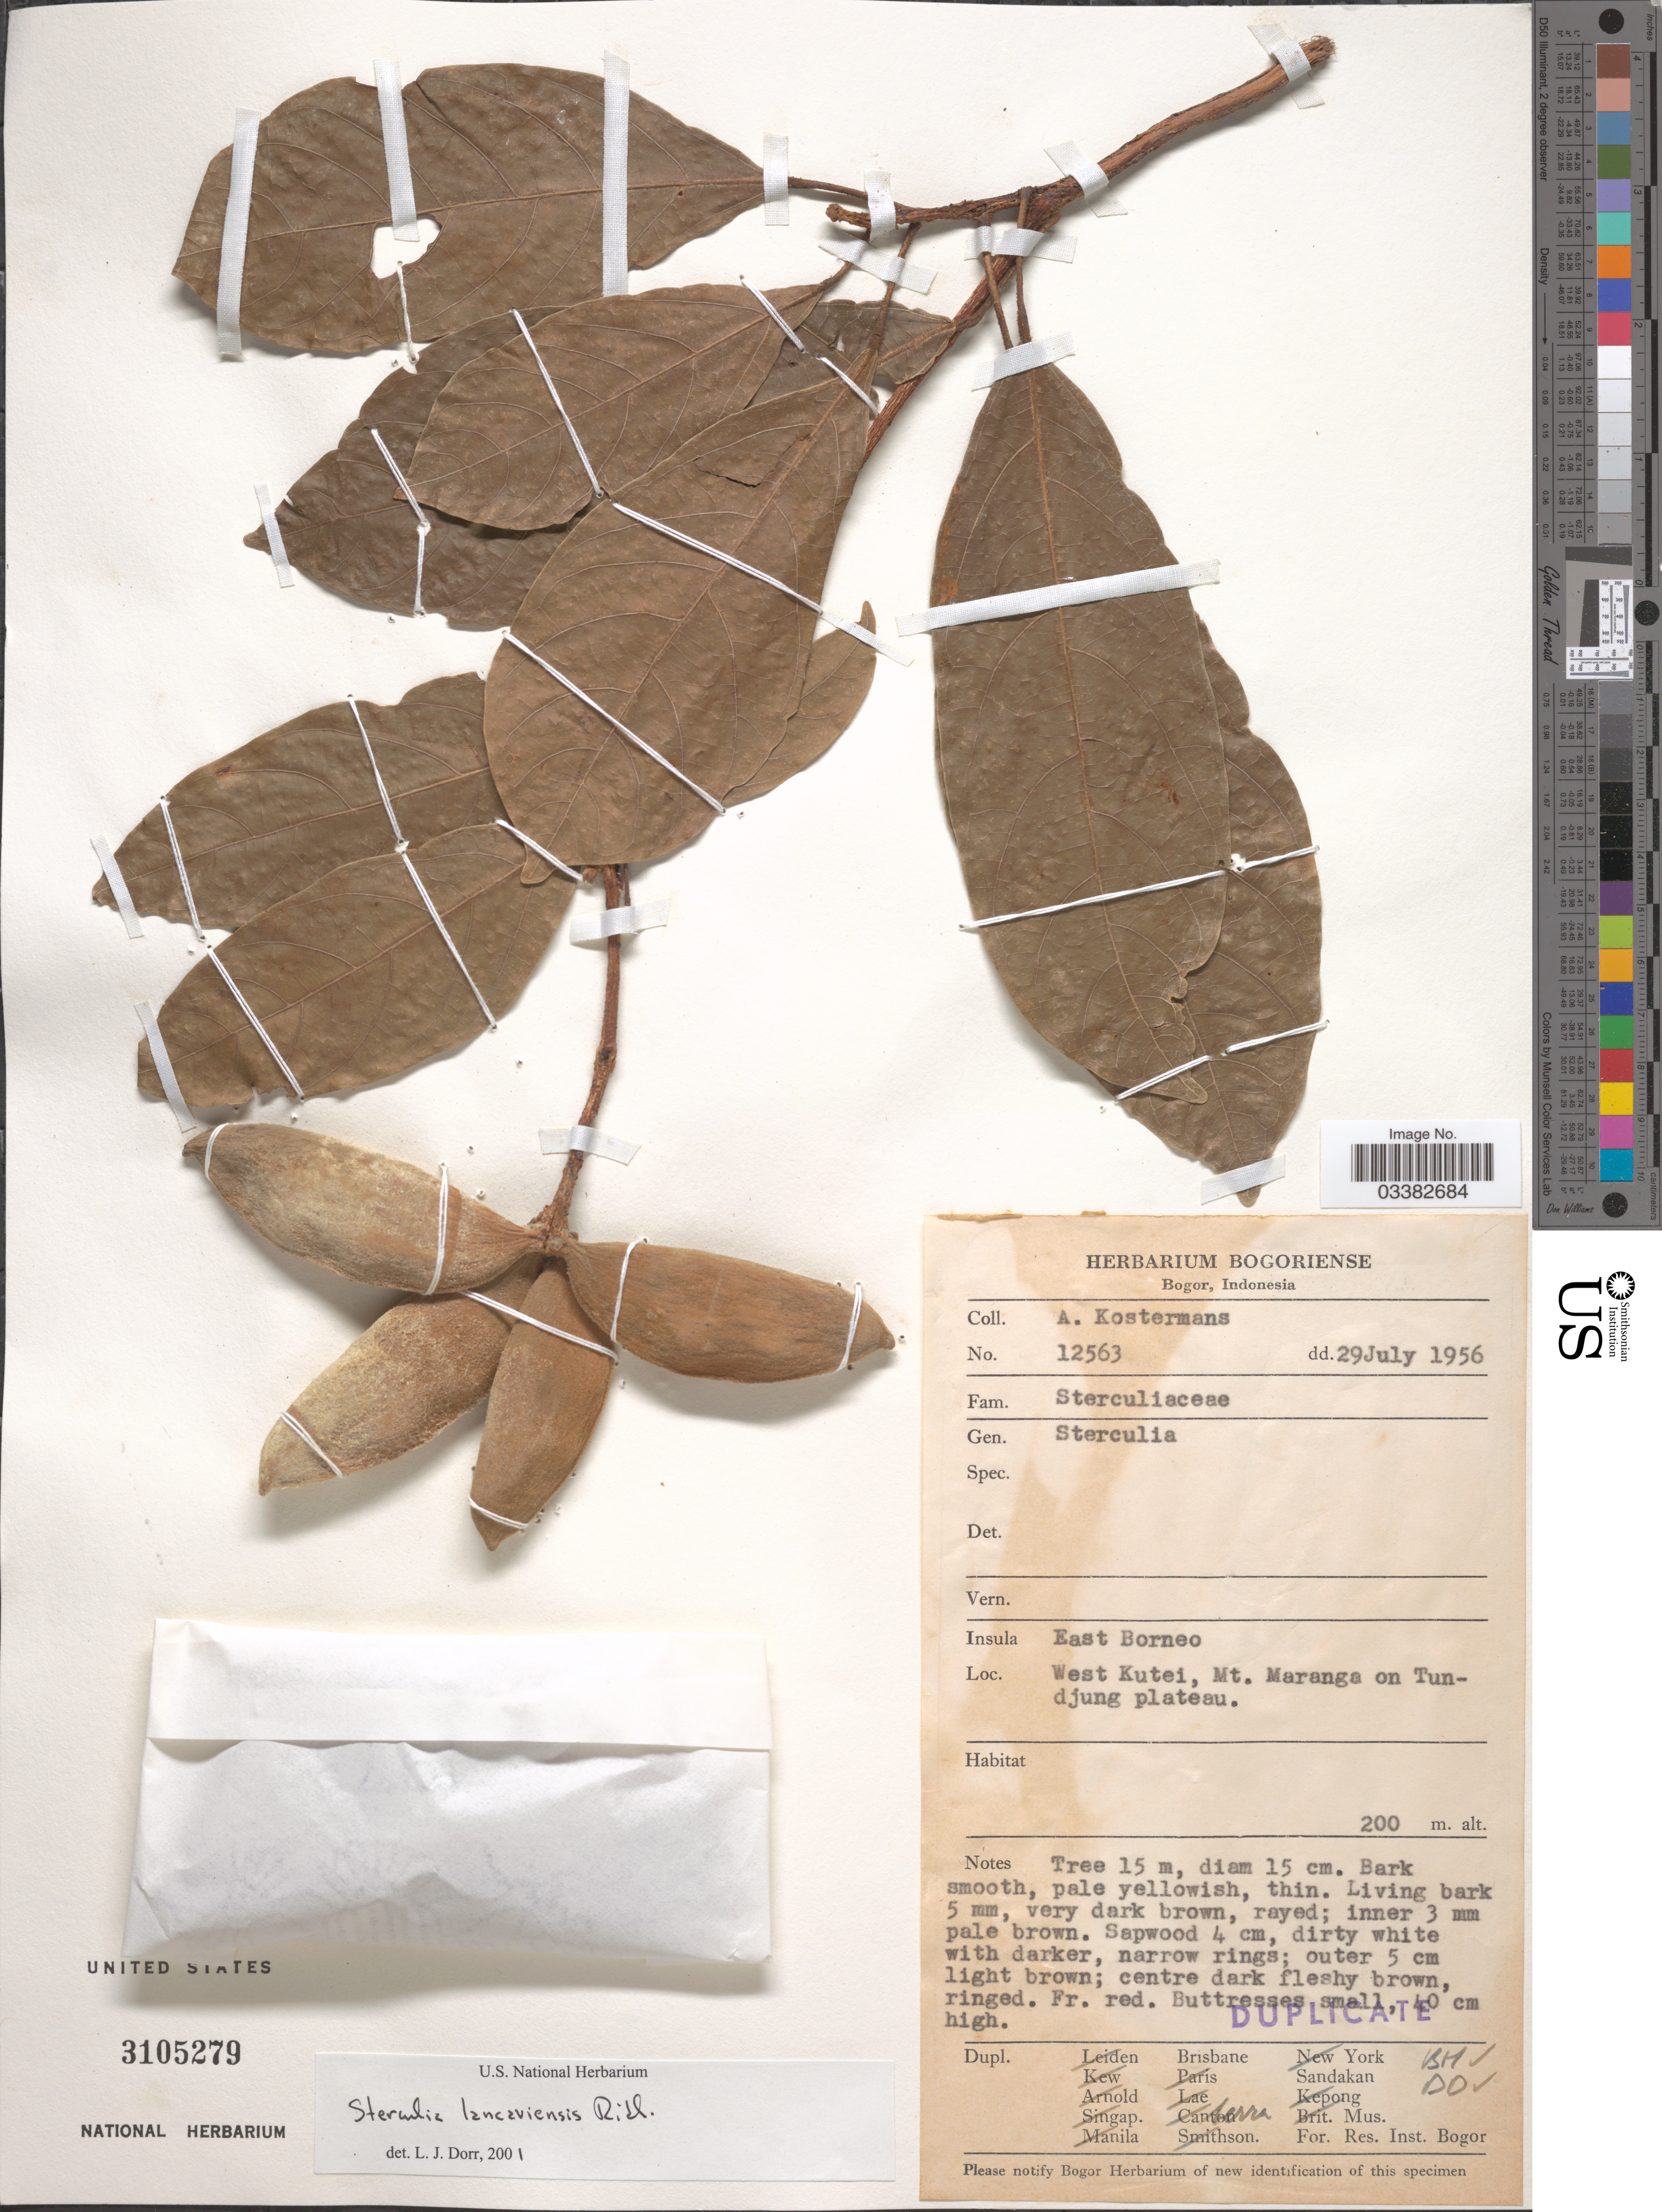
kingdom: Plantae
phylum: Tracheophyta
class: Magnoliopsida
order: Malvales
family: Malvaceae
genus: Sterculia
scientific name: Sterculia lancaviensis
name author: Ridl.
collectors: A. J. G. Kostermans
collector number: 12563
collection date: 1956-07-29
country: Indonesia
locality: Insula East Borneo. West Kutei, Mt. Maranga on Tundjung plateau.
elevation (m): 200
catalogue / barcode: US 3105279